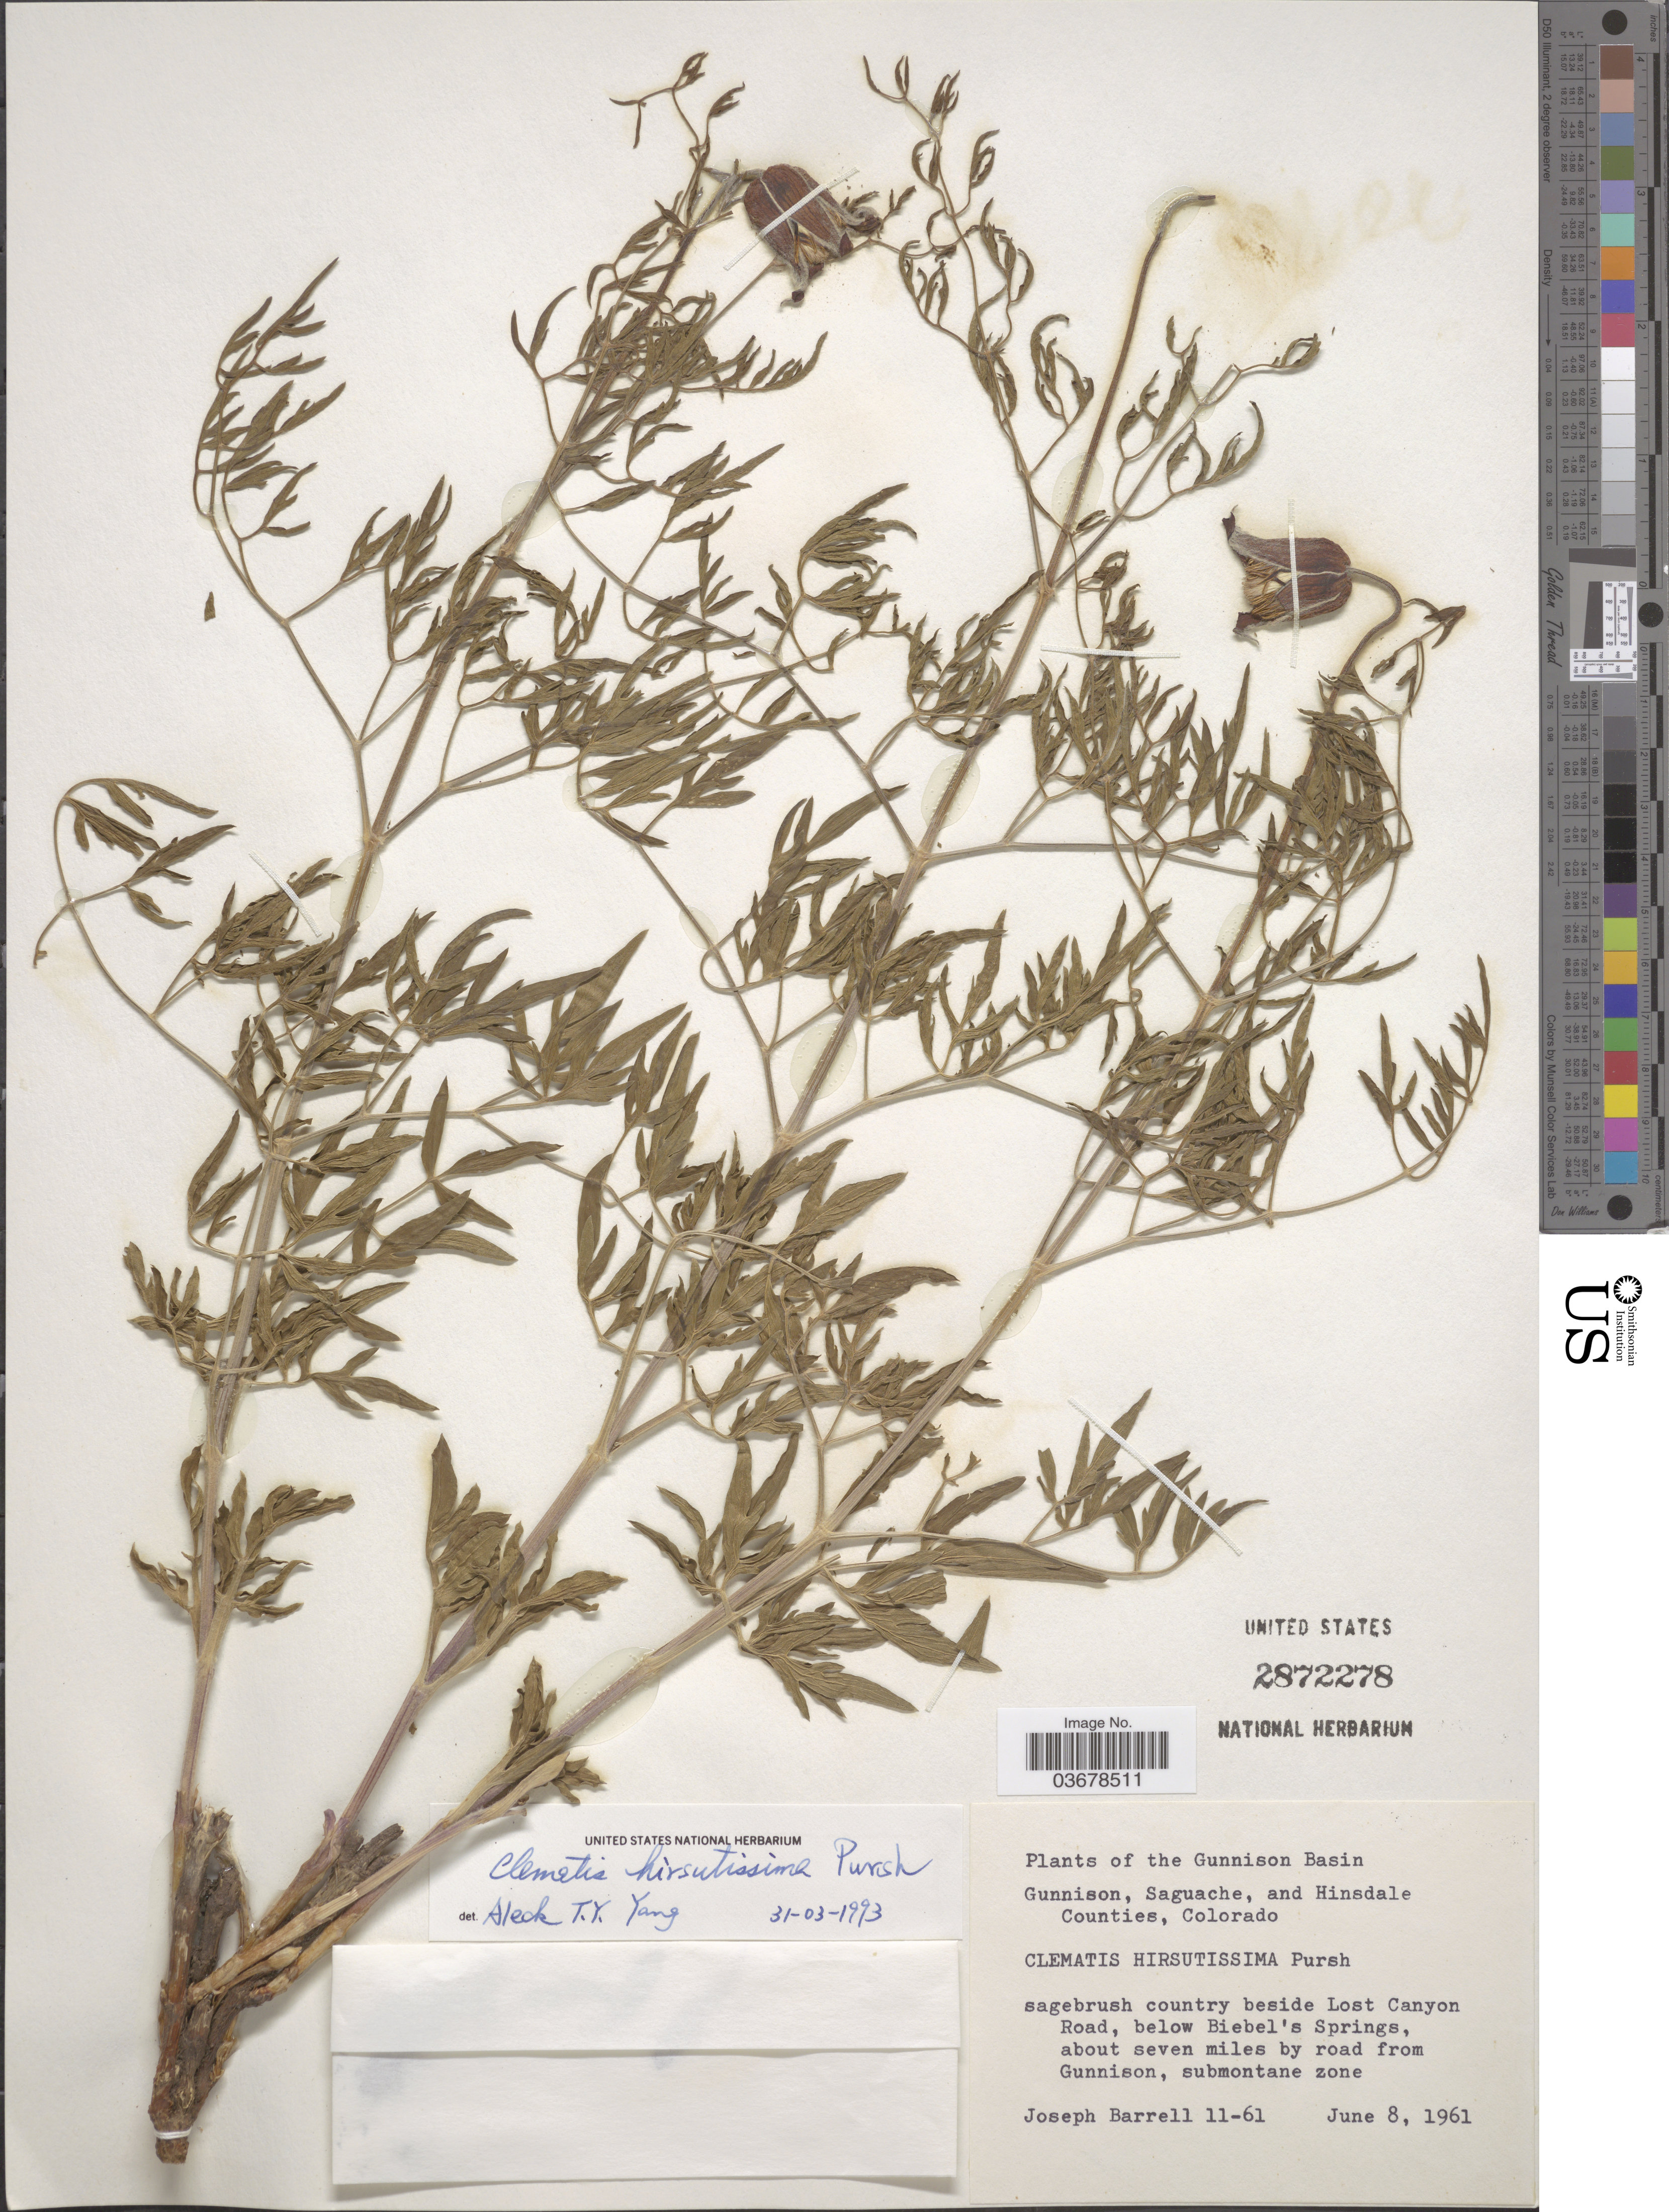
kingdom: Plantae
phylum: Tracheophyta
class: Magnoliopsida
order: Ranunculales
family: Ranunculaceae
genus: Clematis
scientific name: Clematis viorna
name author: L.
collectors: J. Barrell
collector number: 11-61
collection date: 1961-06-08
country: United States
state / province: Colorado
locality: Gunnison, Saguache, and Hinsdale Counties. Gunnison Basin. Sagebrush country beside Lost Canyon Road, below Biebel's Springs, about seven miles by road from Gunnison, submontane zone.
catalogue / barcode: US 2872278